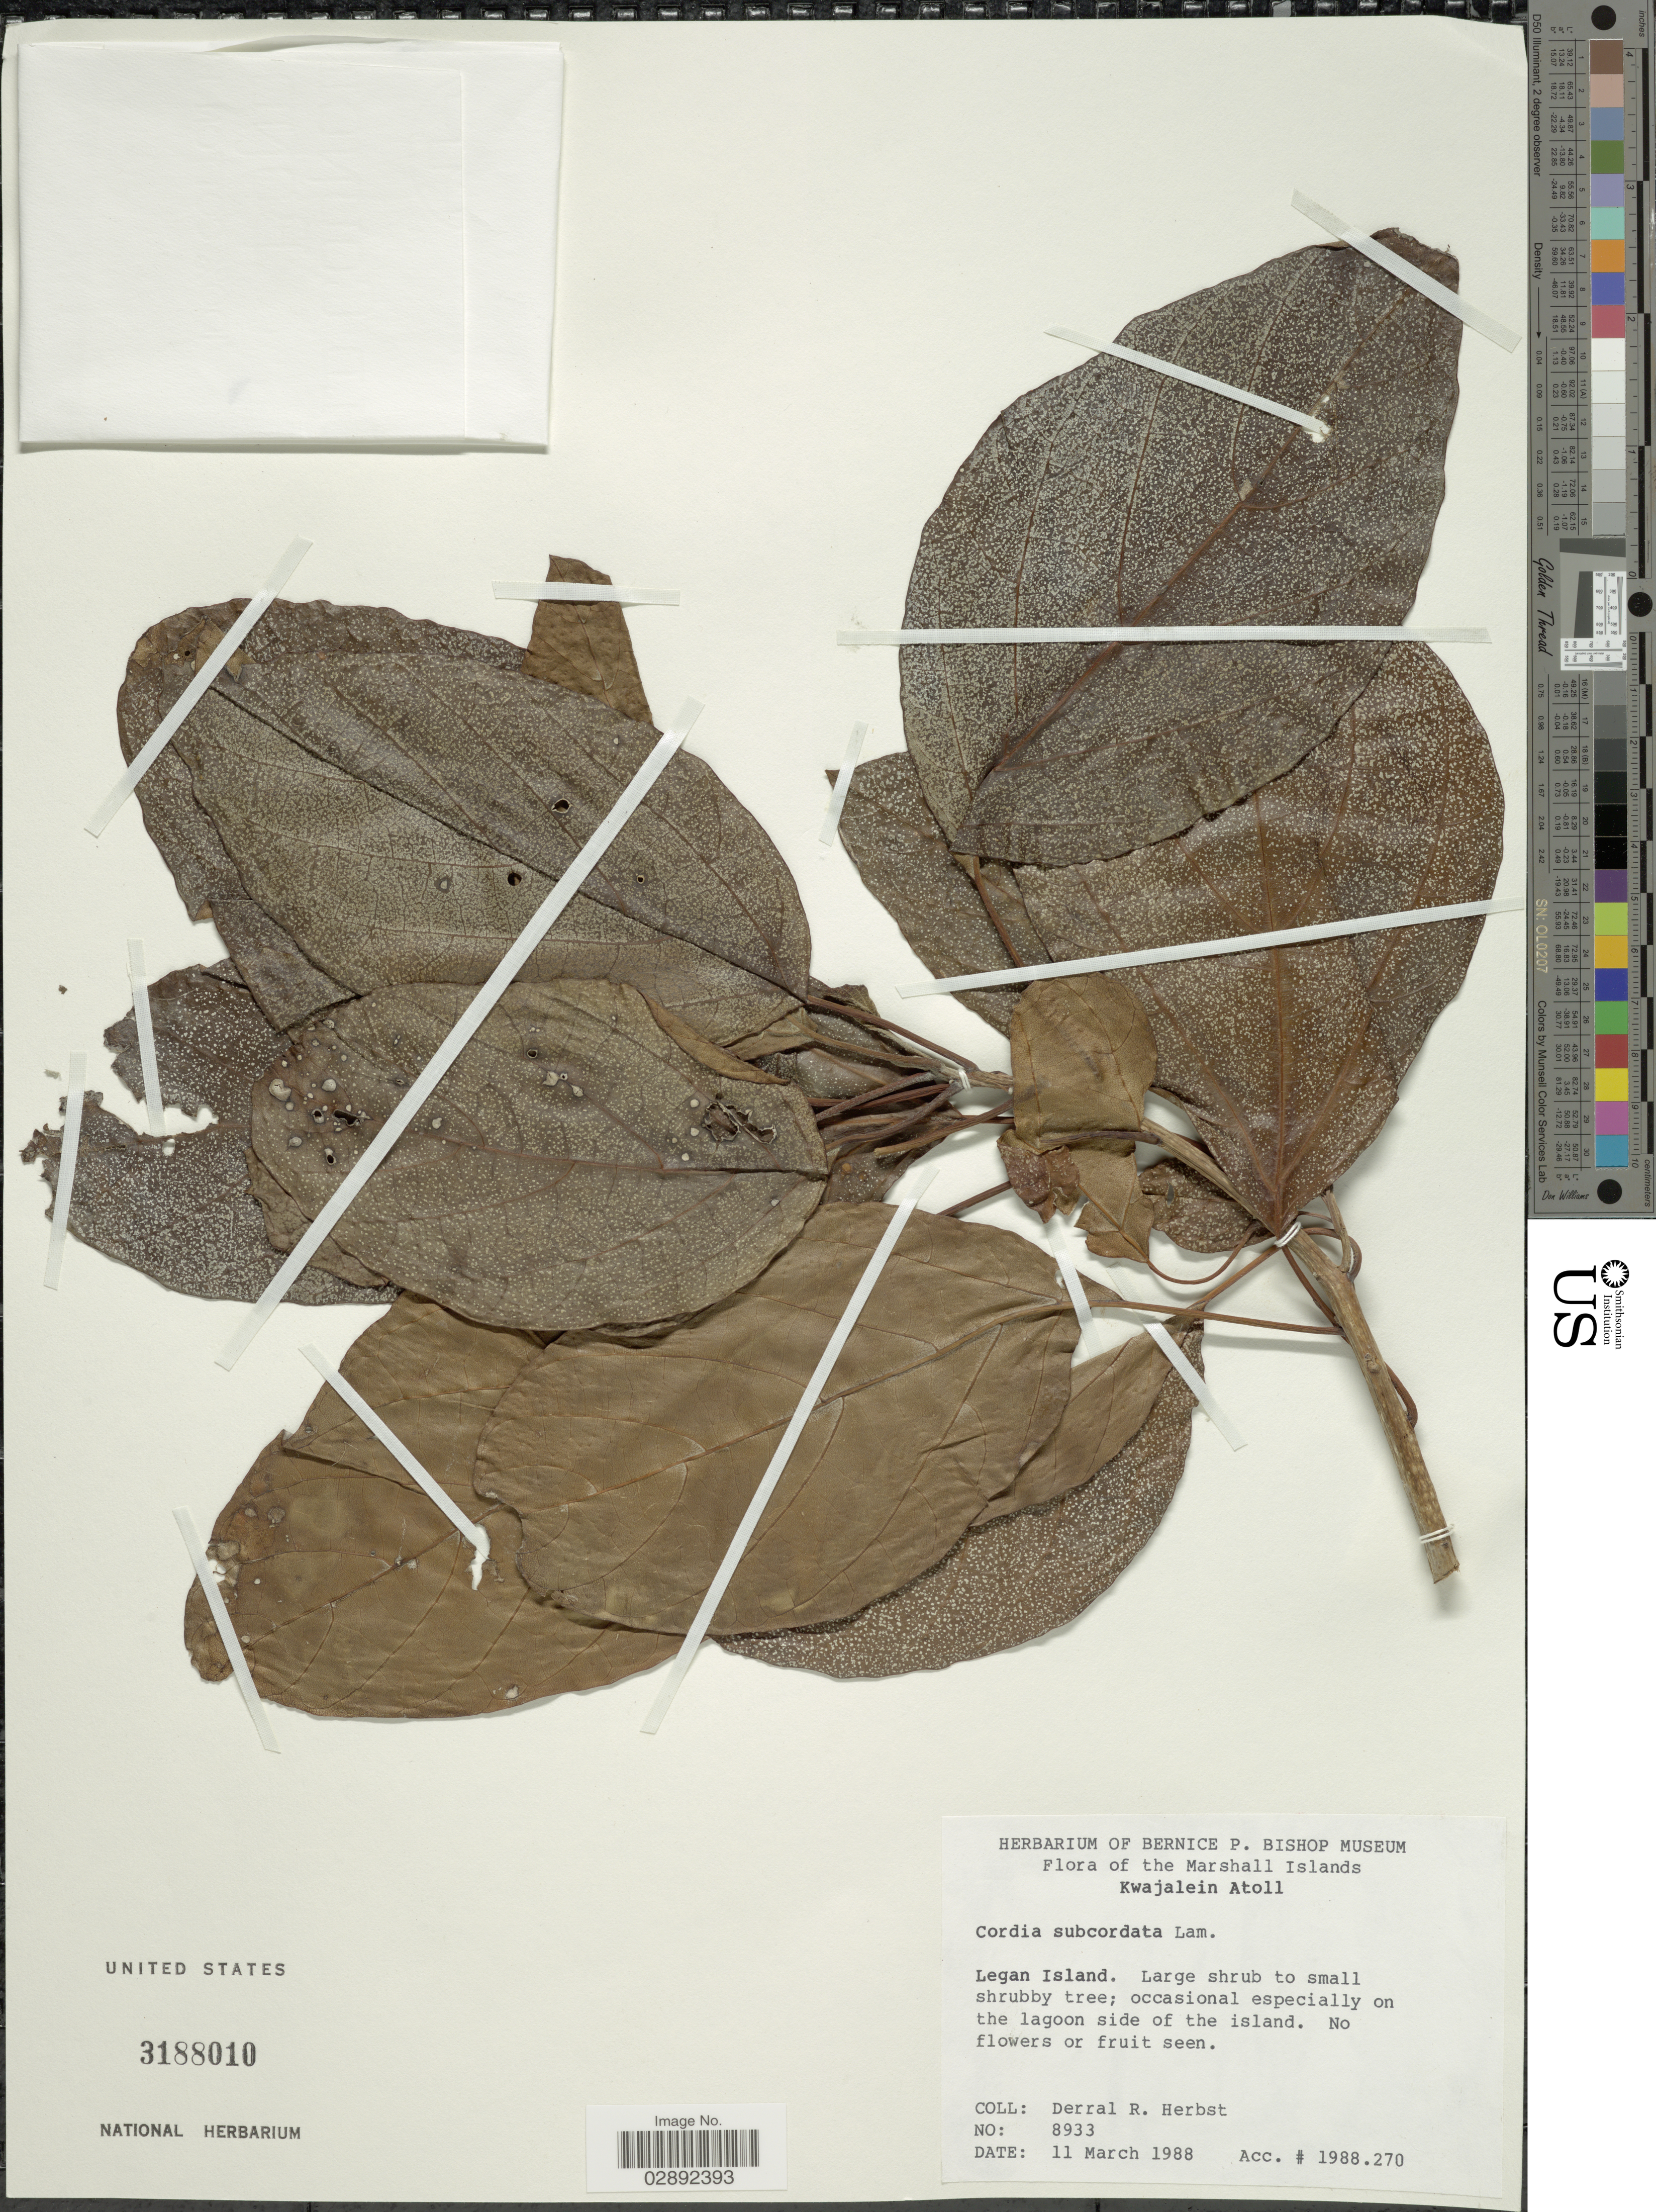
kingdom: Plantae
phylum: Tracheophyta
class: Magnoliopsida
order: Boraginales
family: Cordiaceae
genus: Cordia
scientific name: Cordia subcordata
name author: Lam.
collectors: D. R. Herbst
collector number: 8933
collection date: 1988-03-11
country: Marshall Islands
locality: Kwajalein Atoll. Legan Island.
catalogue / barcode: US 3188010